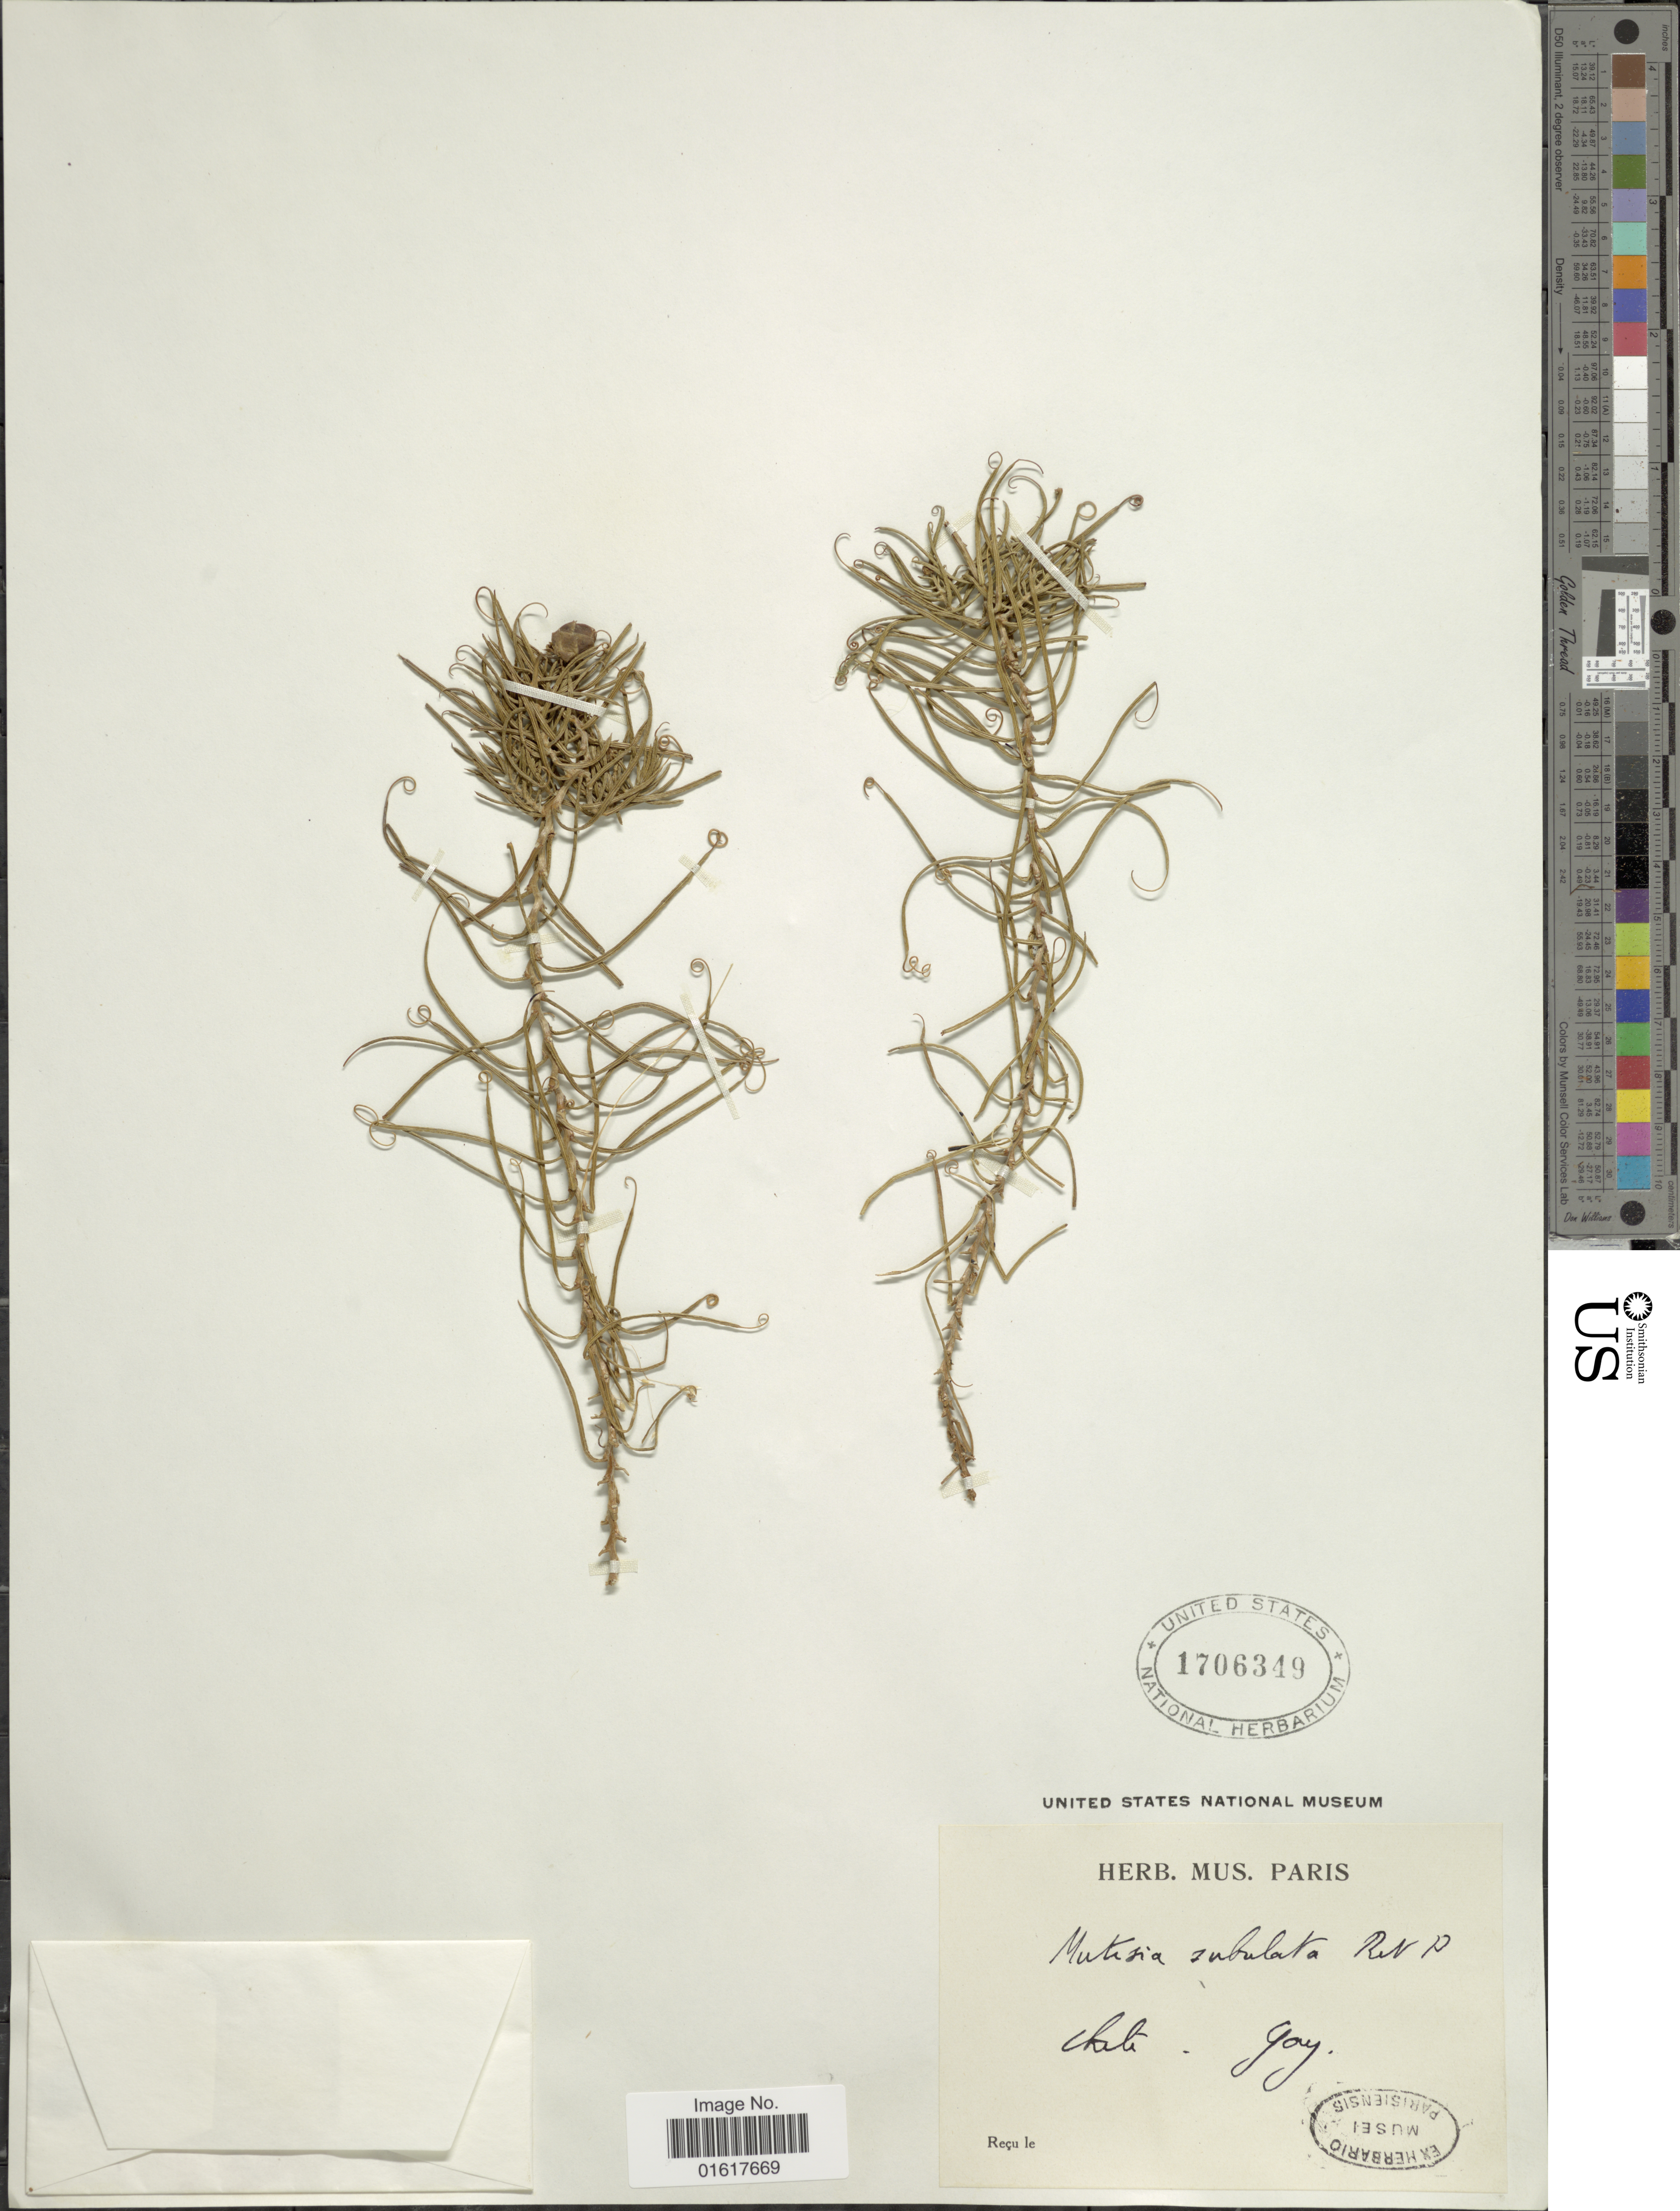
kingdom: Plantae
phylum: Tracheophyta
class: Magnoliopsida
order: Asterales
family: Asteraceae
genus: Mutisia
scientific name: Mutisia subulata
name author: Ruiz & Pav.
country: Chile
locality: Goy [interpreted]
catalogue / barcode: US 1706349